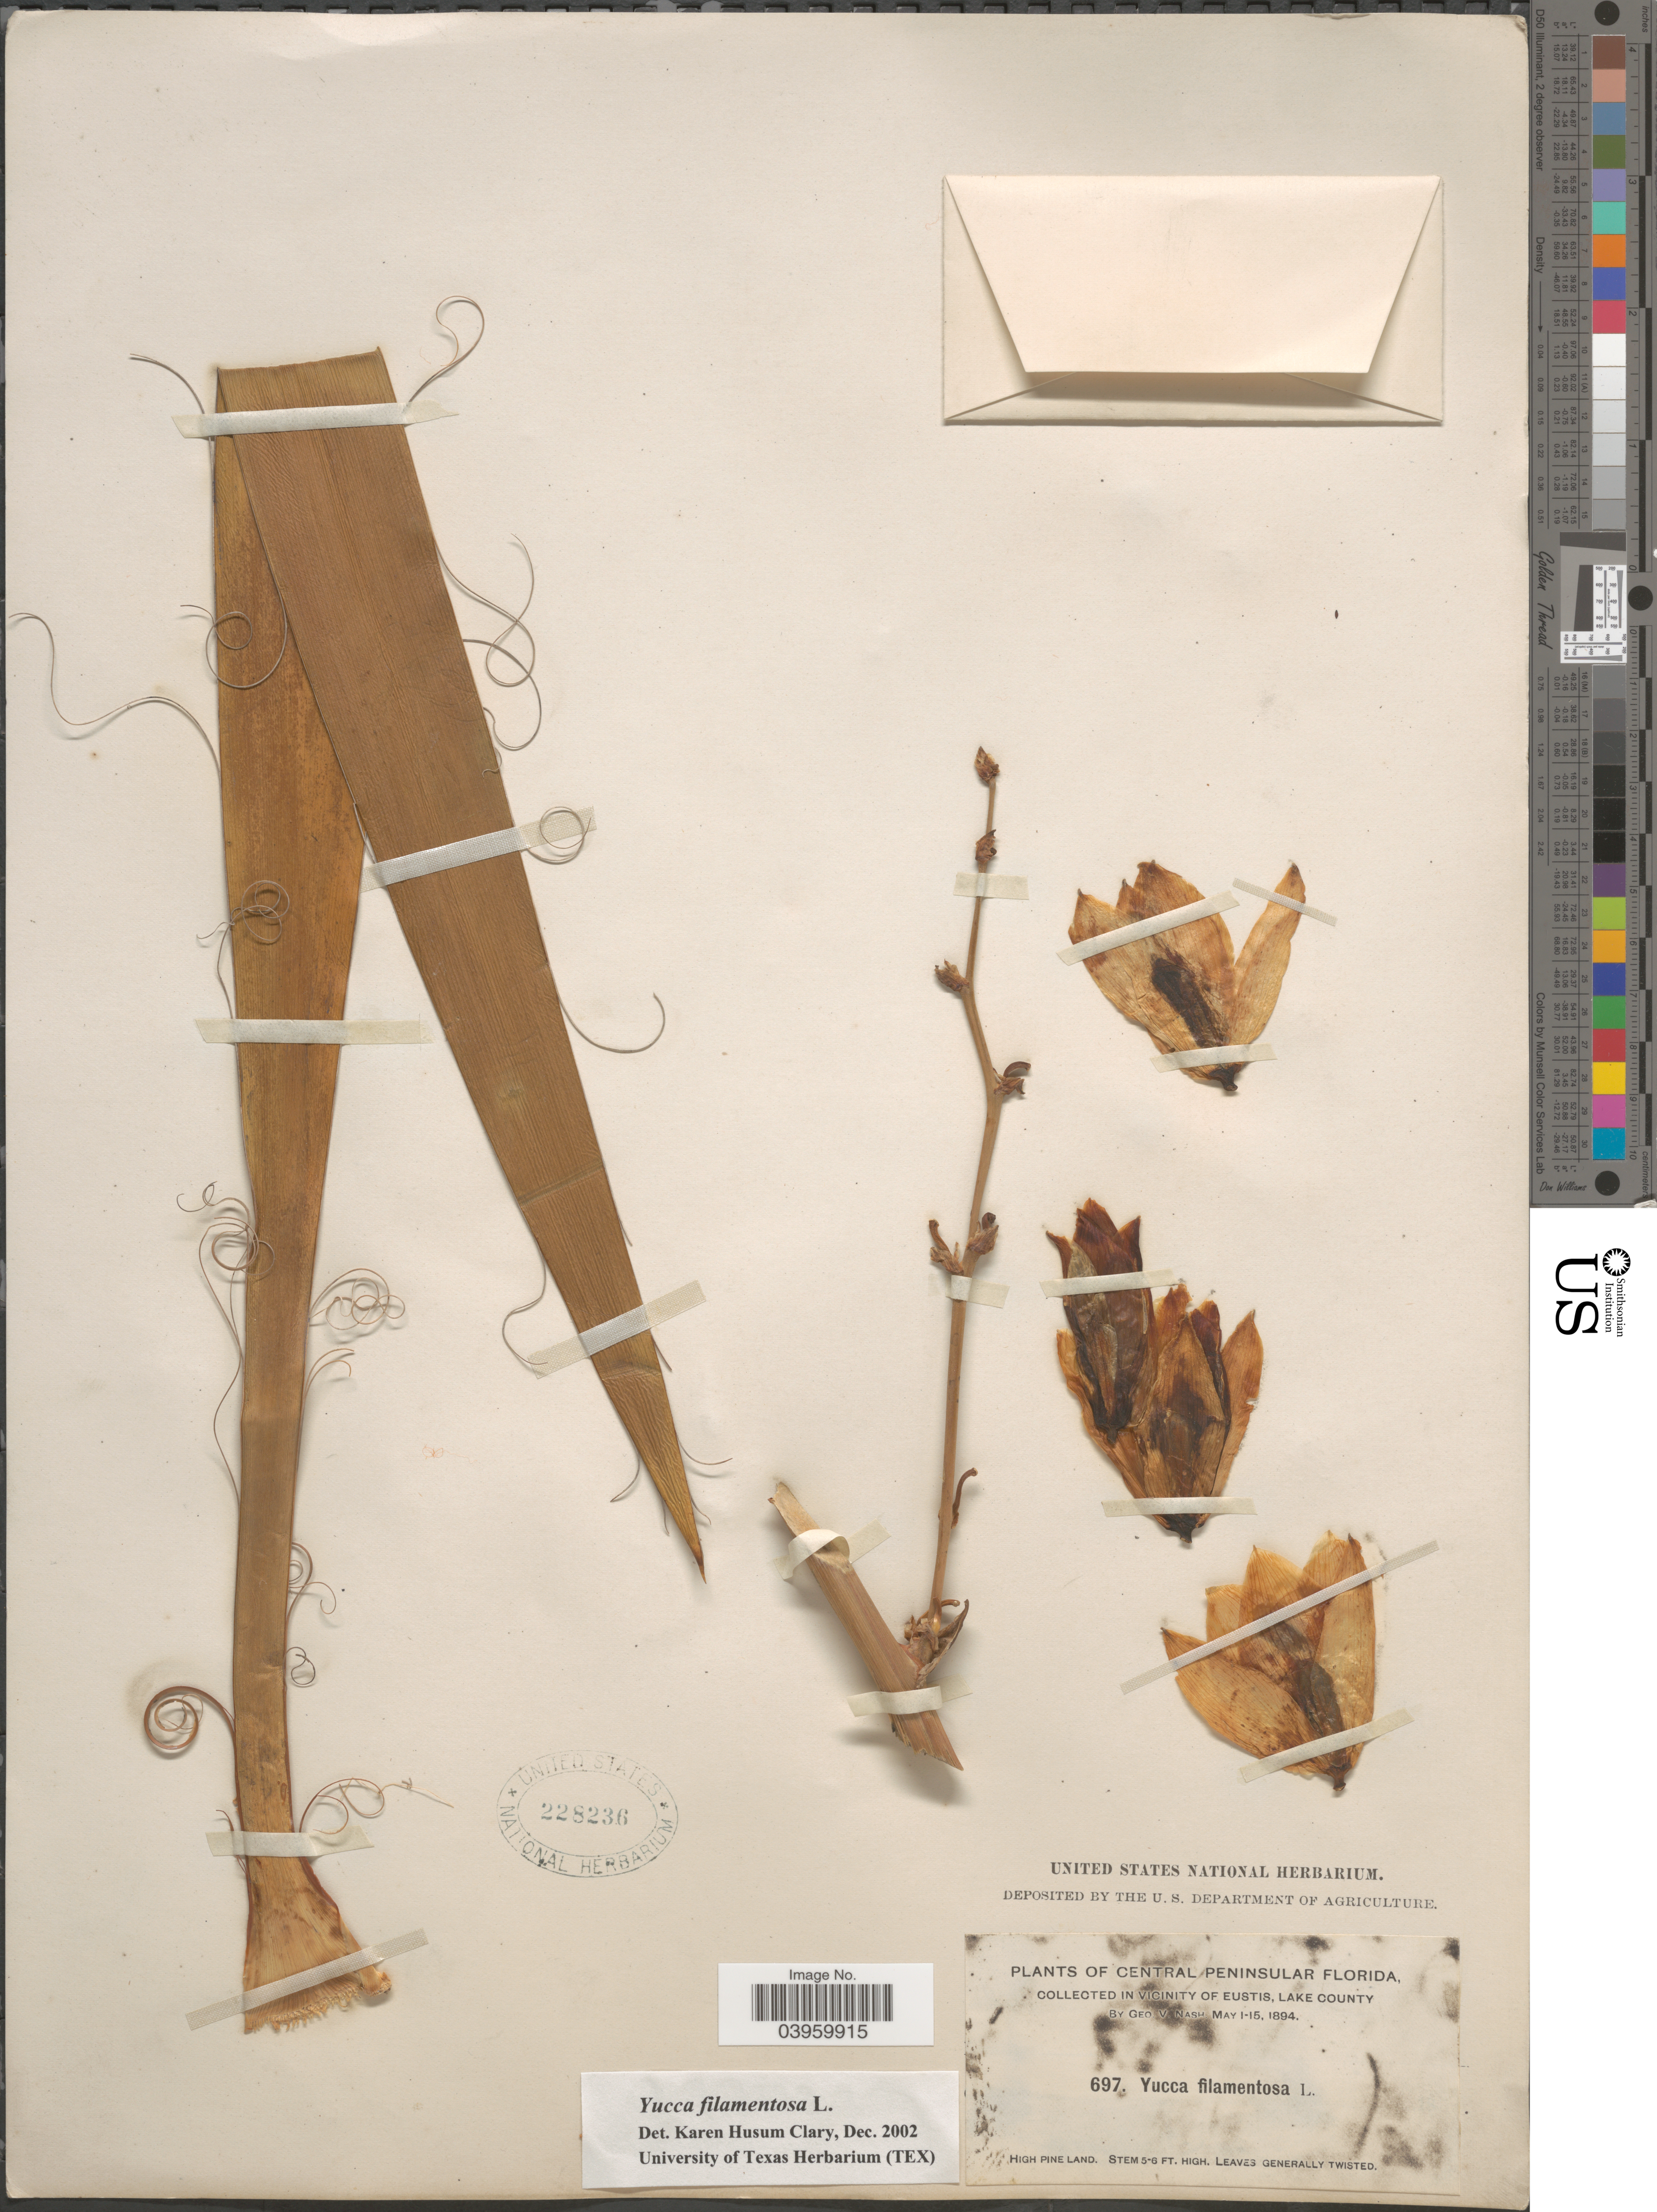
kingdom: Plantae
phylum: Tracheophyta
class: Liliopsida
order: Asparagales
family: Asparagaceae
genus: Yucca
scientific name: Yucca filamentosa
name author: L.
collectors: G. V. Nash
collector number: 697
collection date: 1894-05-01/1894-05-15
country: United States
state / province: Florida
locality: Central Peninsular Florida. Vicinity of Eustis, Lake County.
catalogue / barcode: US 228236